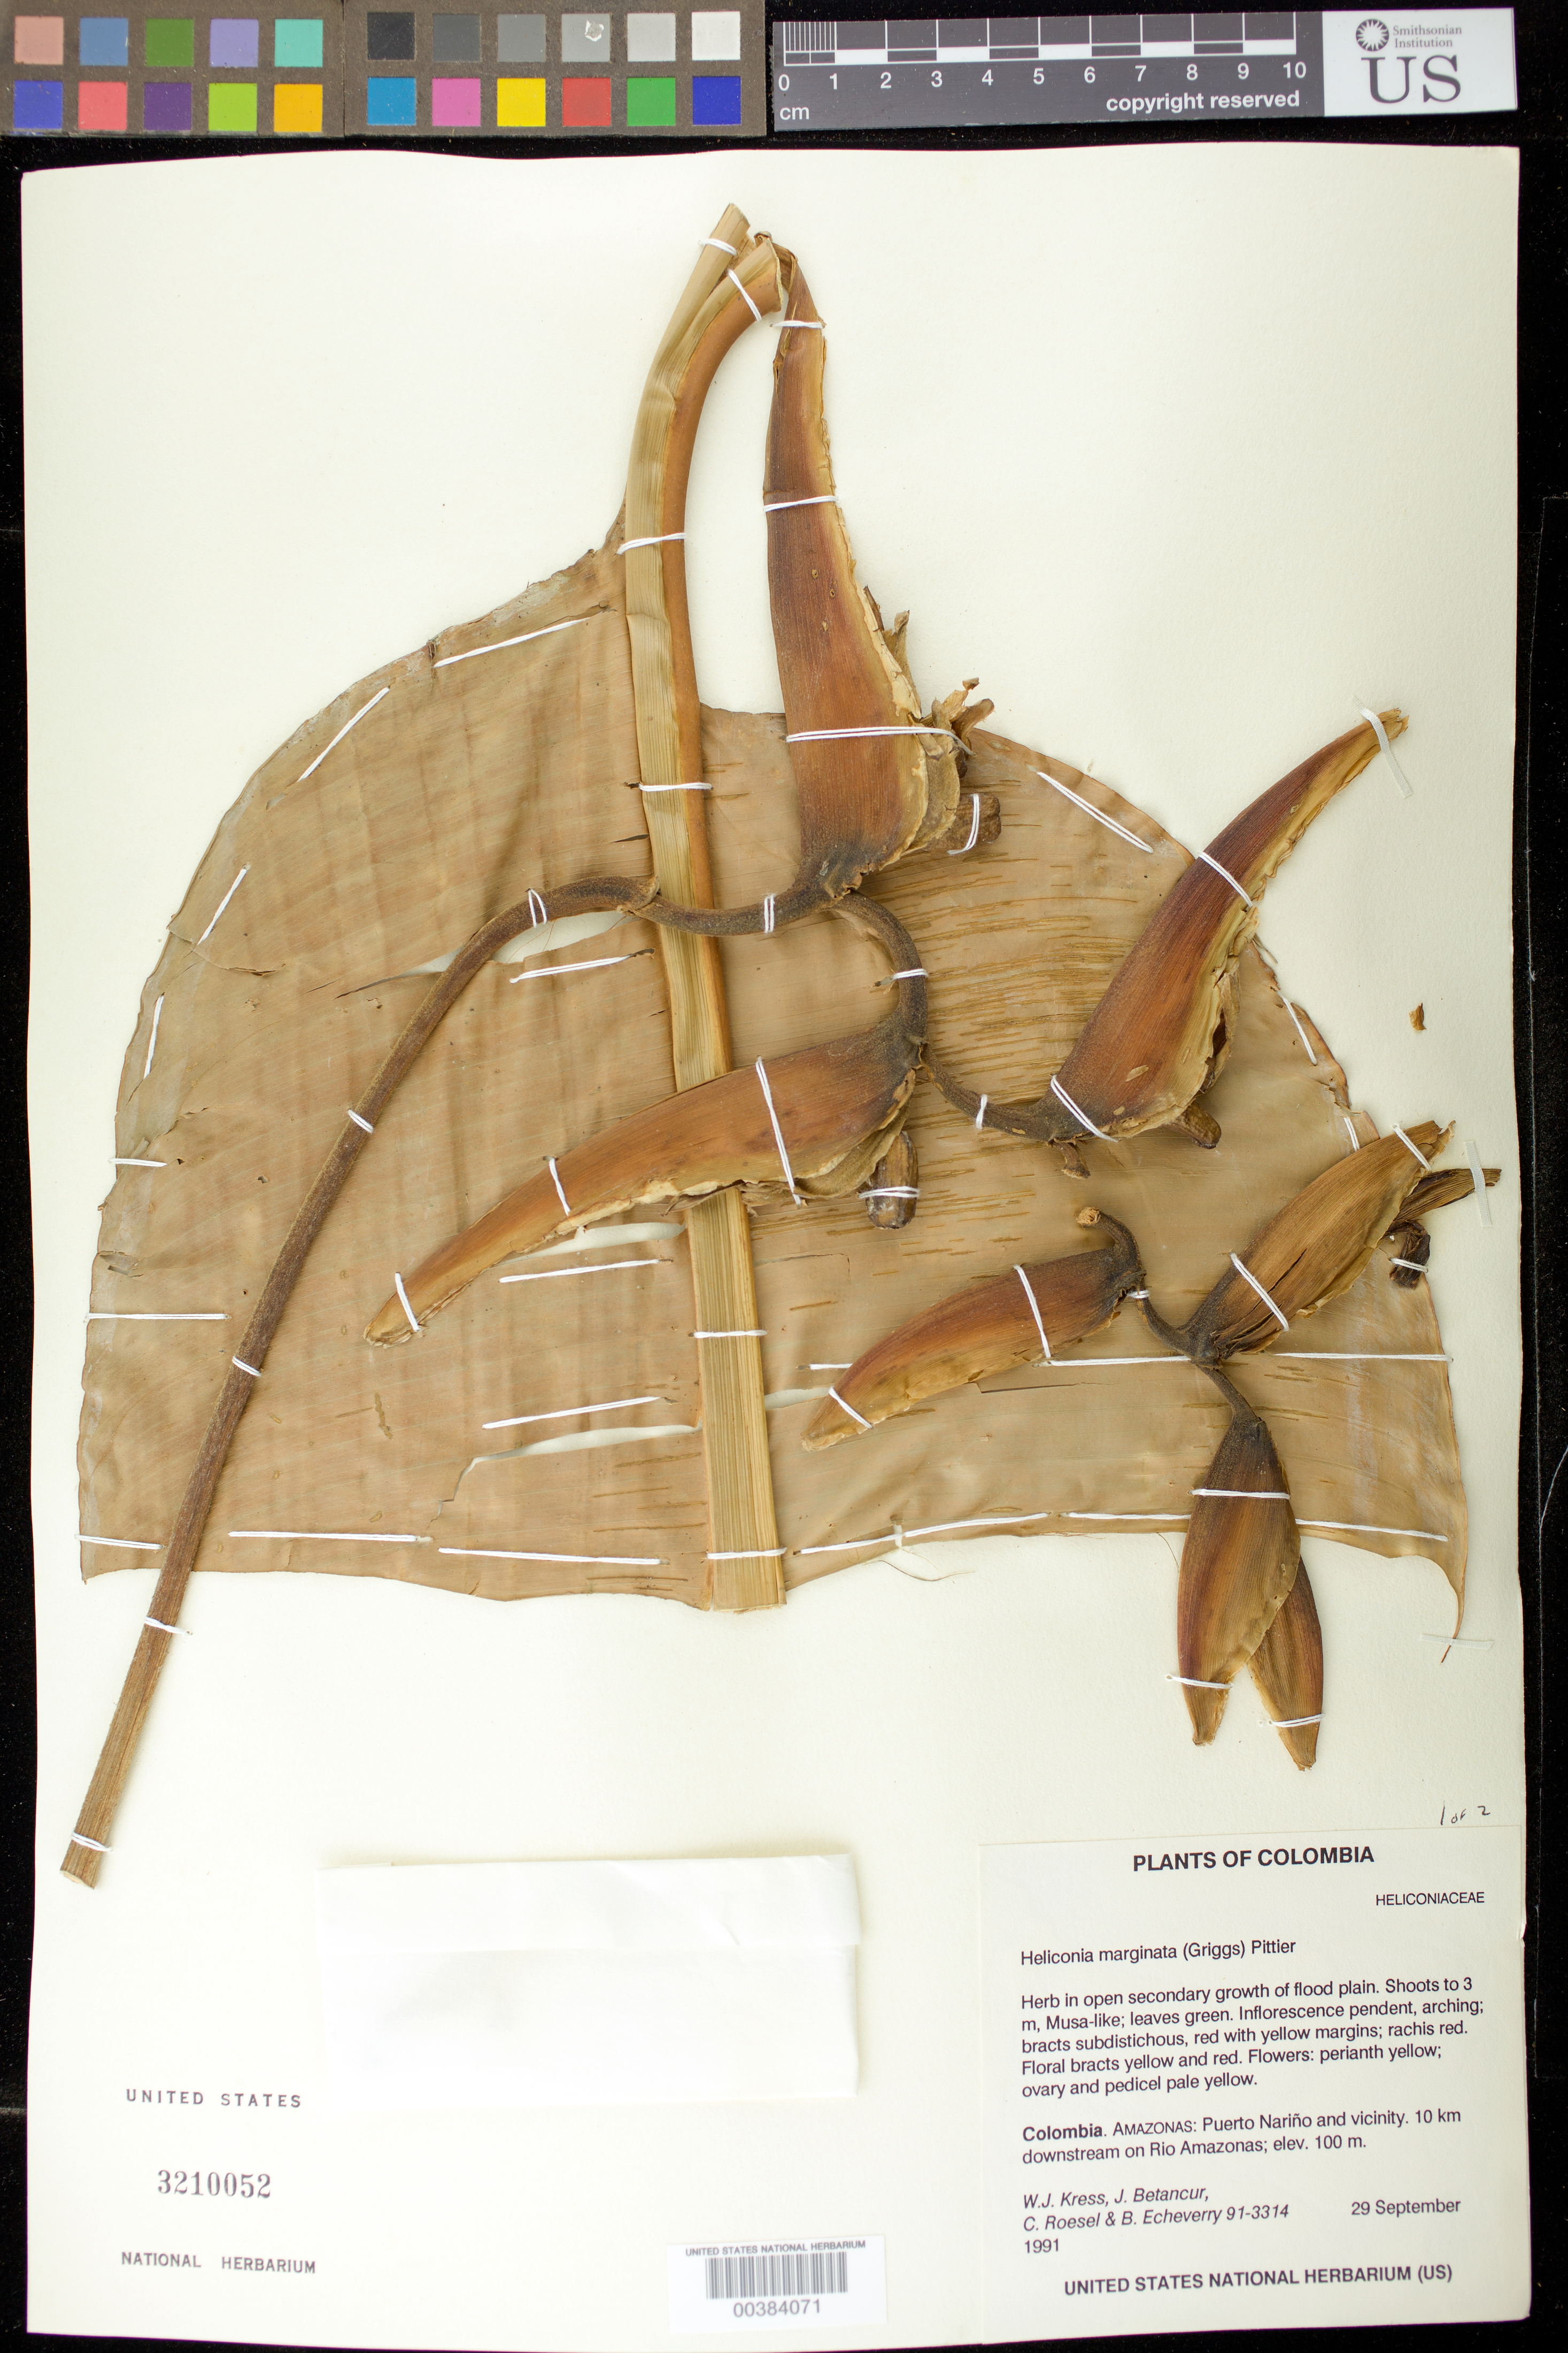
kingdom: Plantae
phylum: Tracheophyta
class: Liliopsida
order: Zingiberales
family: Heliconiaceae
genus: Heliconia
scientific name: Heliconia chartacea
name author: Lane ex Barreiros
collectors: W. J. Kress, J. C. Betancur, C. S. Roesel & B. Echeverry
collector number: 91-3314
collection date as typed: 29 Sep 1991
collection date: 1991-09-29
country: Colombia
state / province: Amazônas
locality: Puerto Narino and vicinity. downstream on Rio Amazonas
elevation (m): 100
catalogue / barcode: US 3210052